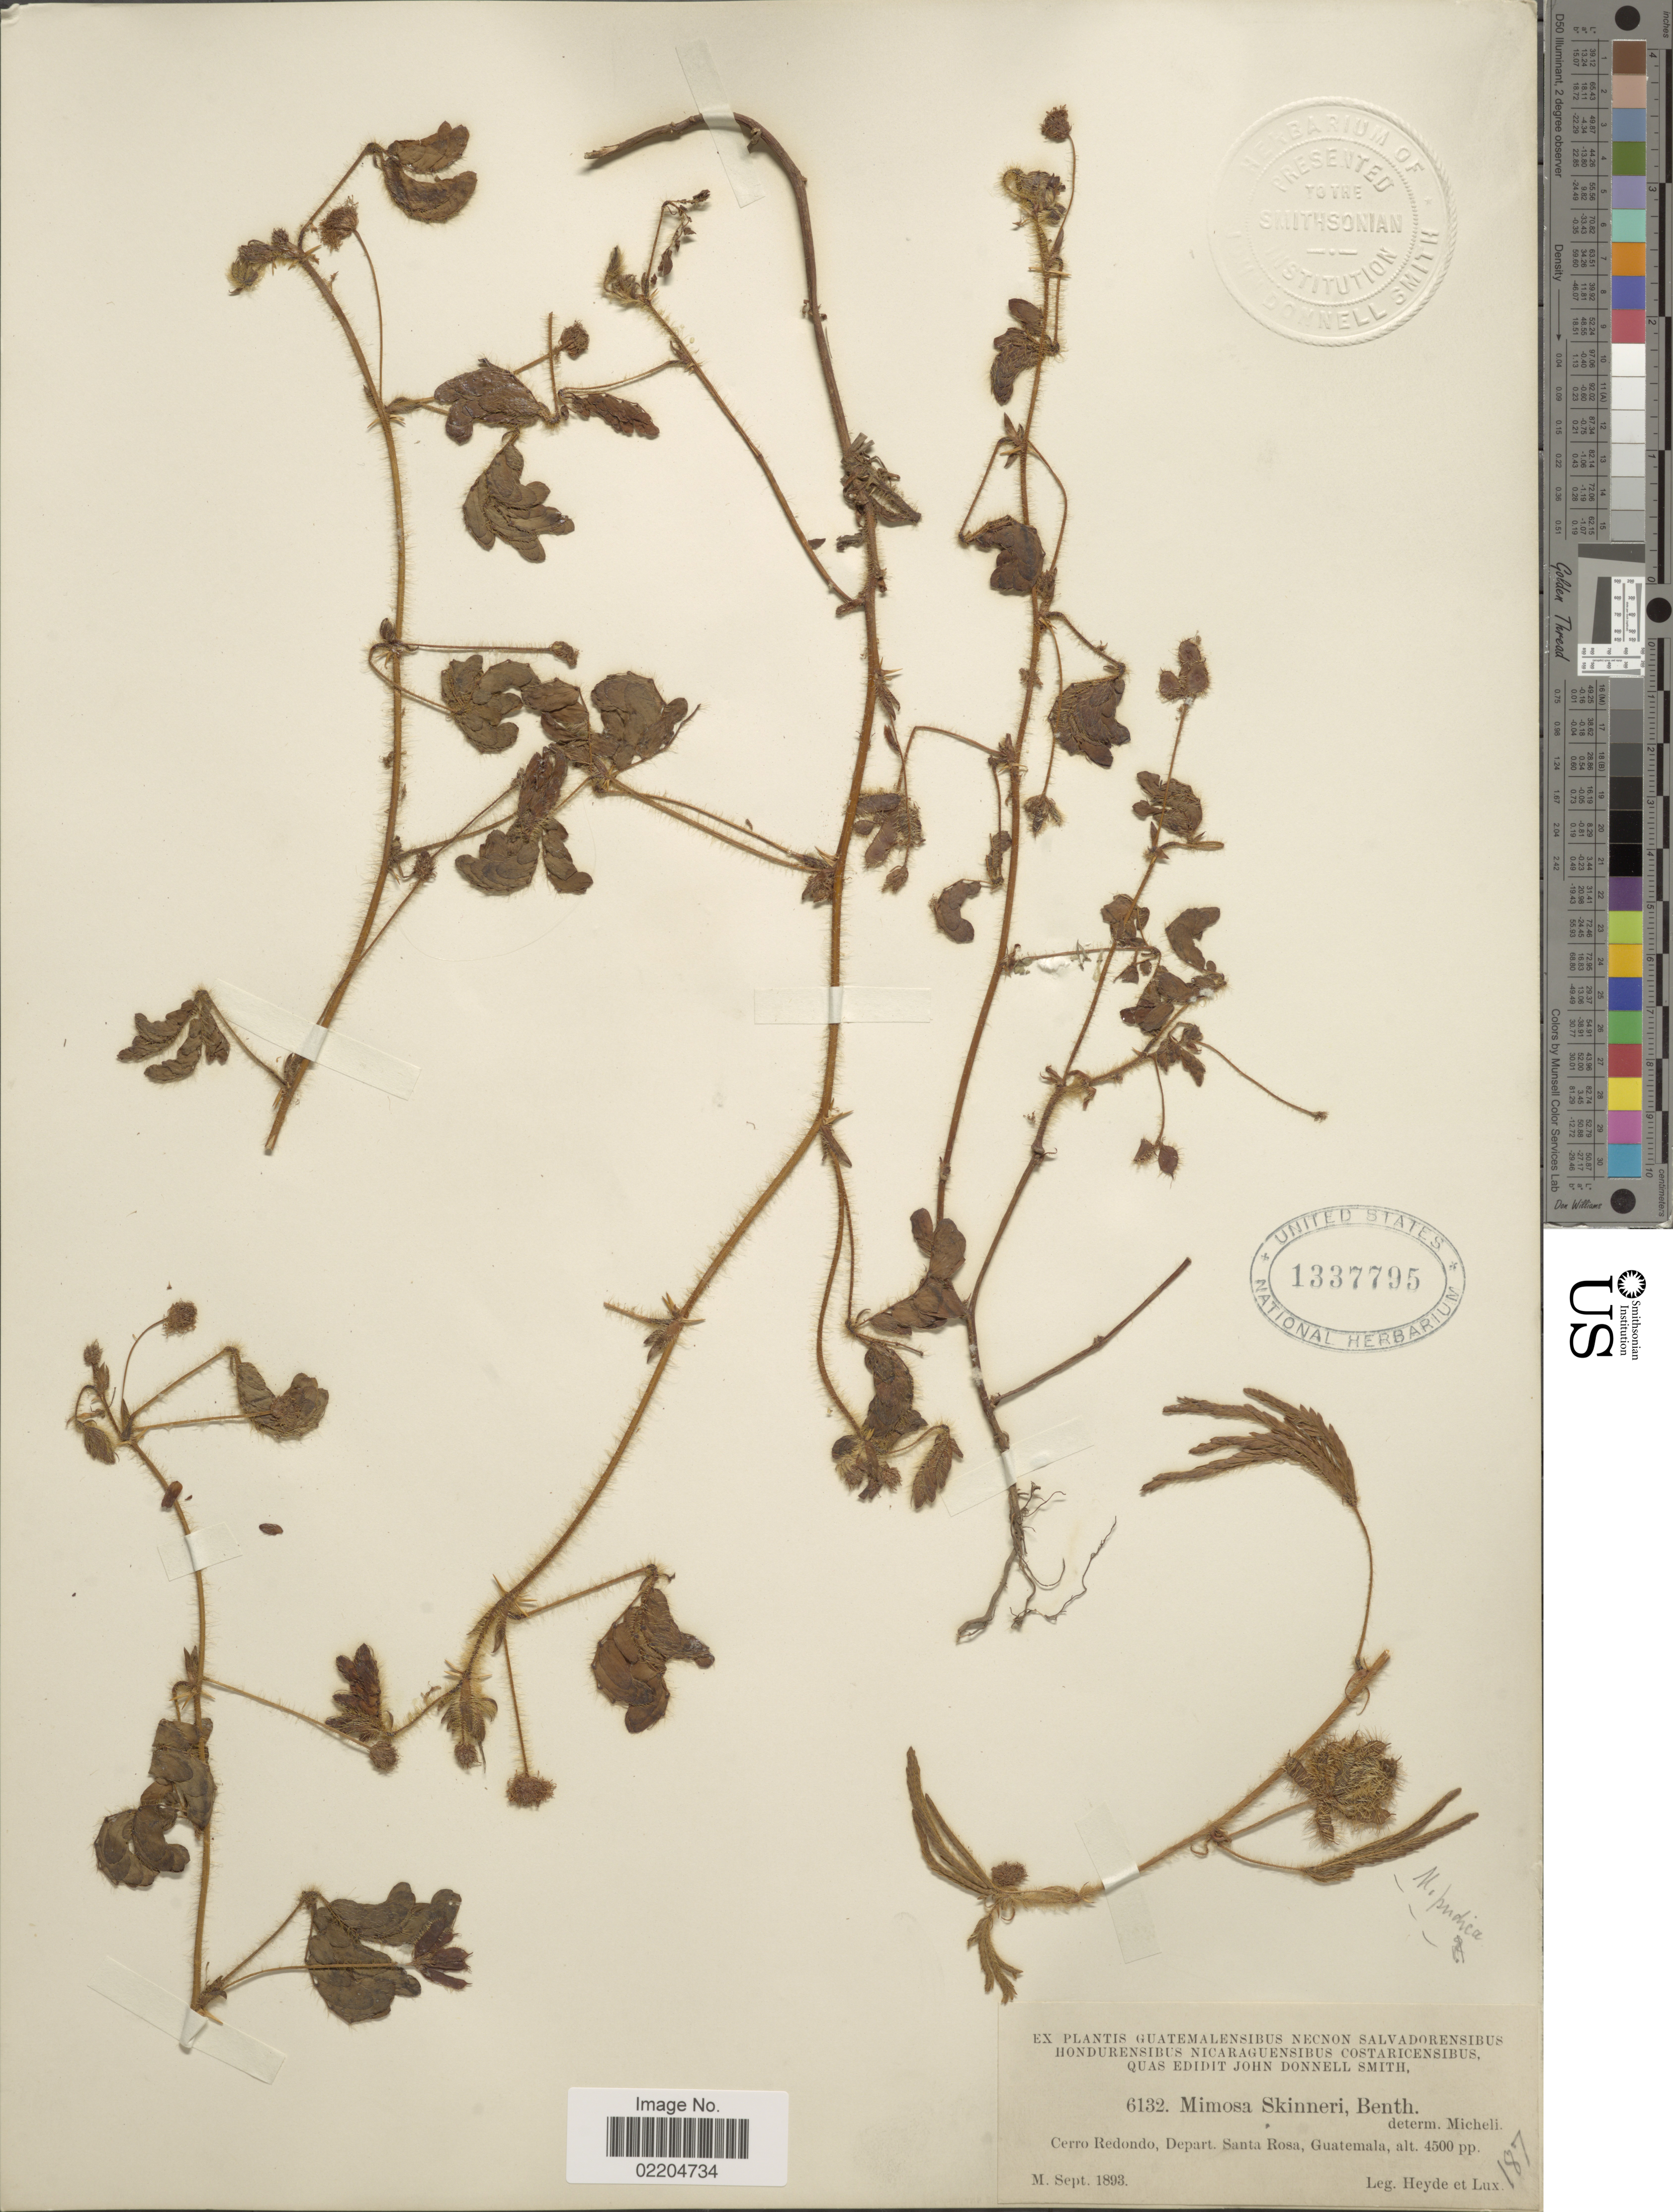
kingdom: Plantae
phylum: Tracheophyta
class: Magnoliopsida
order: Fabales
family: Fabaceae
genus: Mimosa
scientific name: Mimosa skinneri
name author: Benth.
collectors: Heyde & Lux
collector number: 6132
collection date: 1893-09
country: Guatemala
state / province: Santa Rosa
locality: Cerro Redondo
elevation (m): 1372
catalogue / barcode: US 1337795